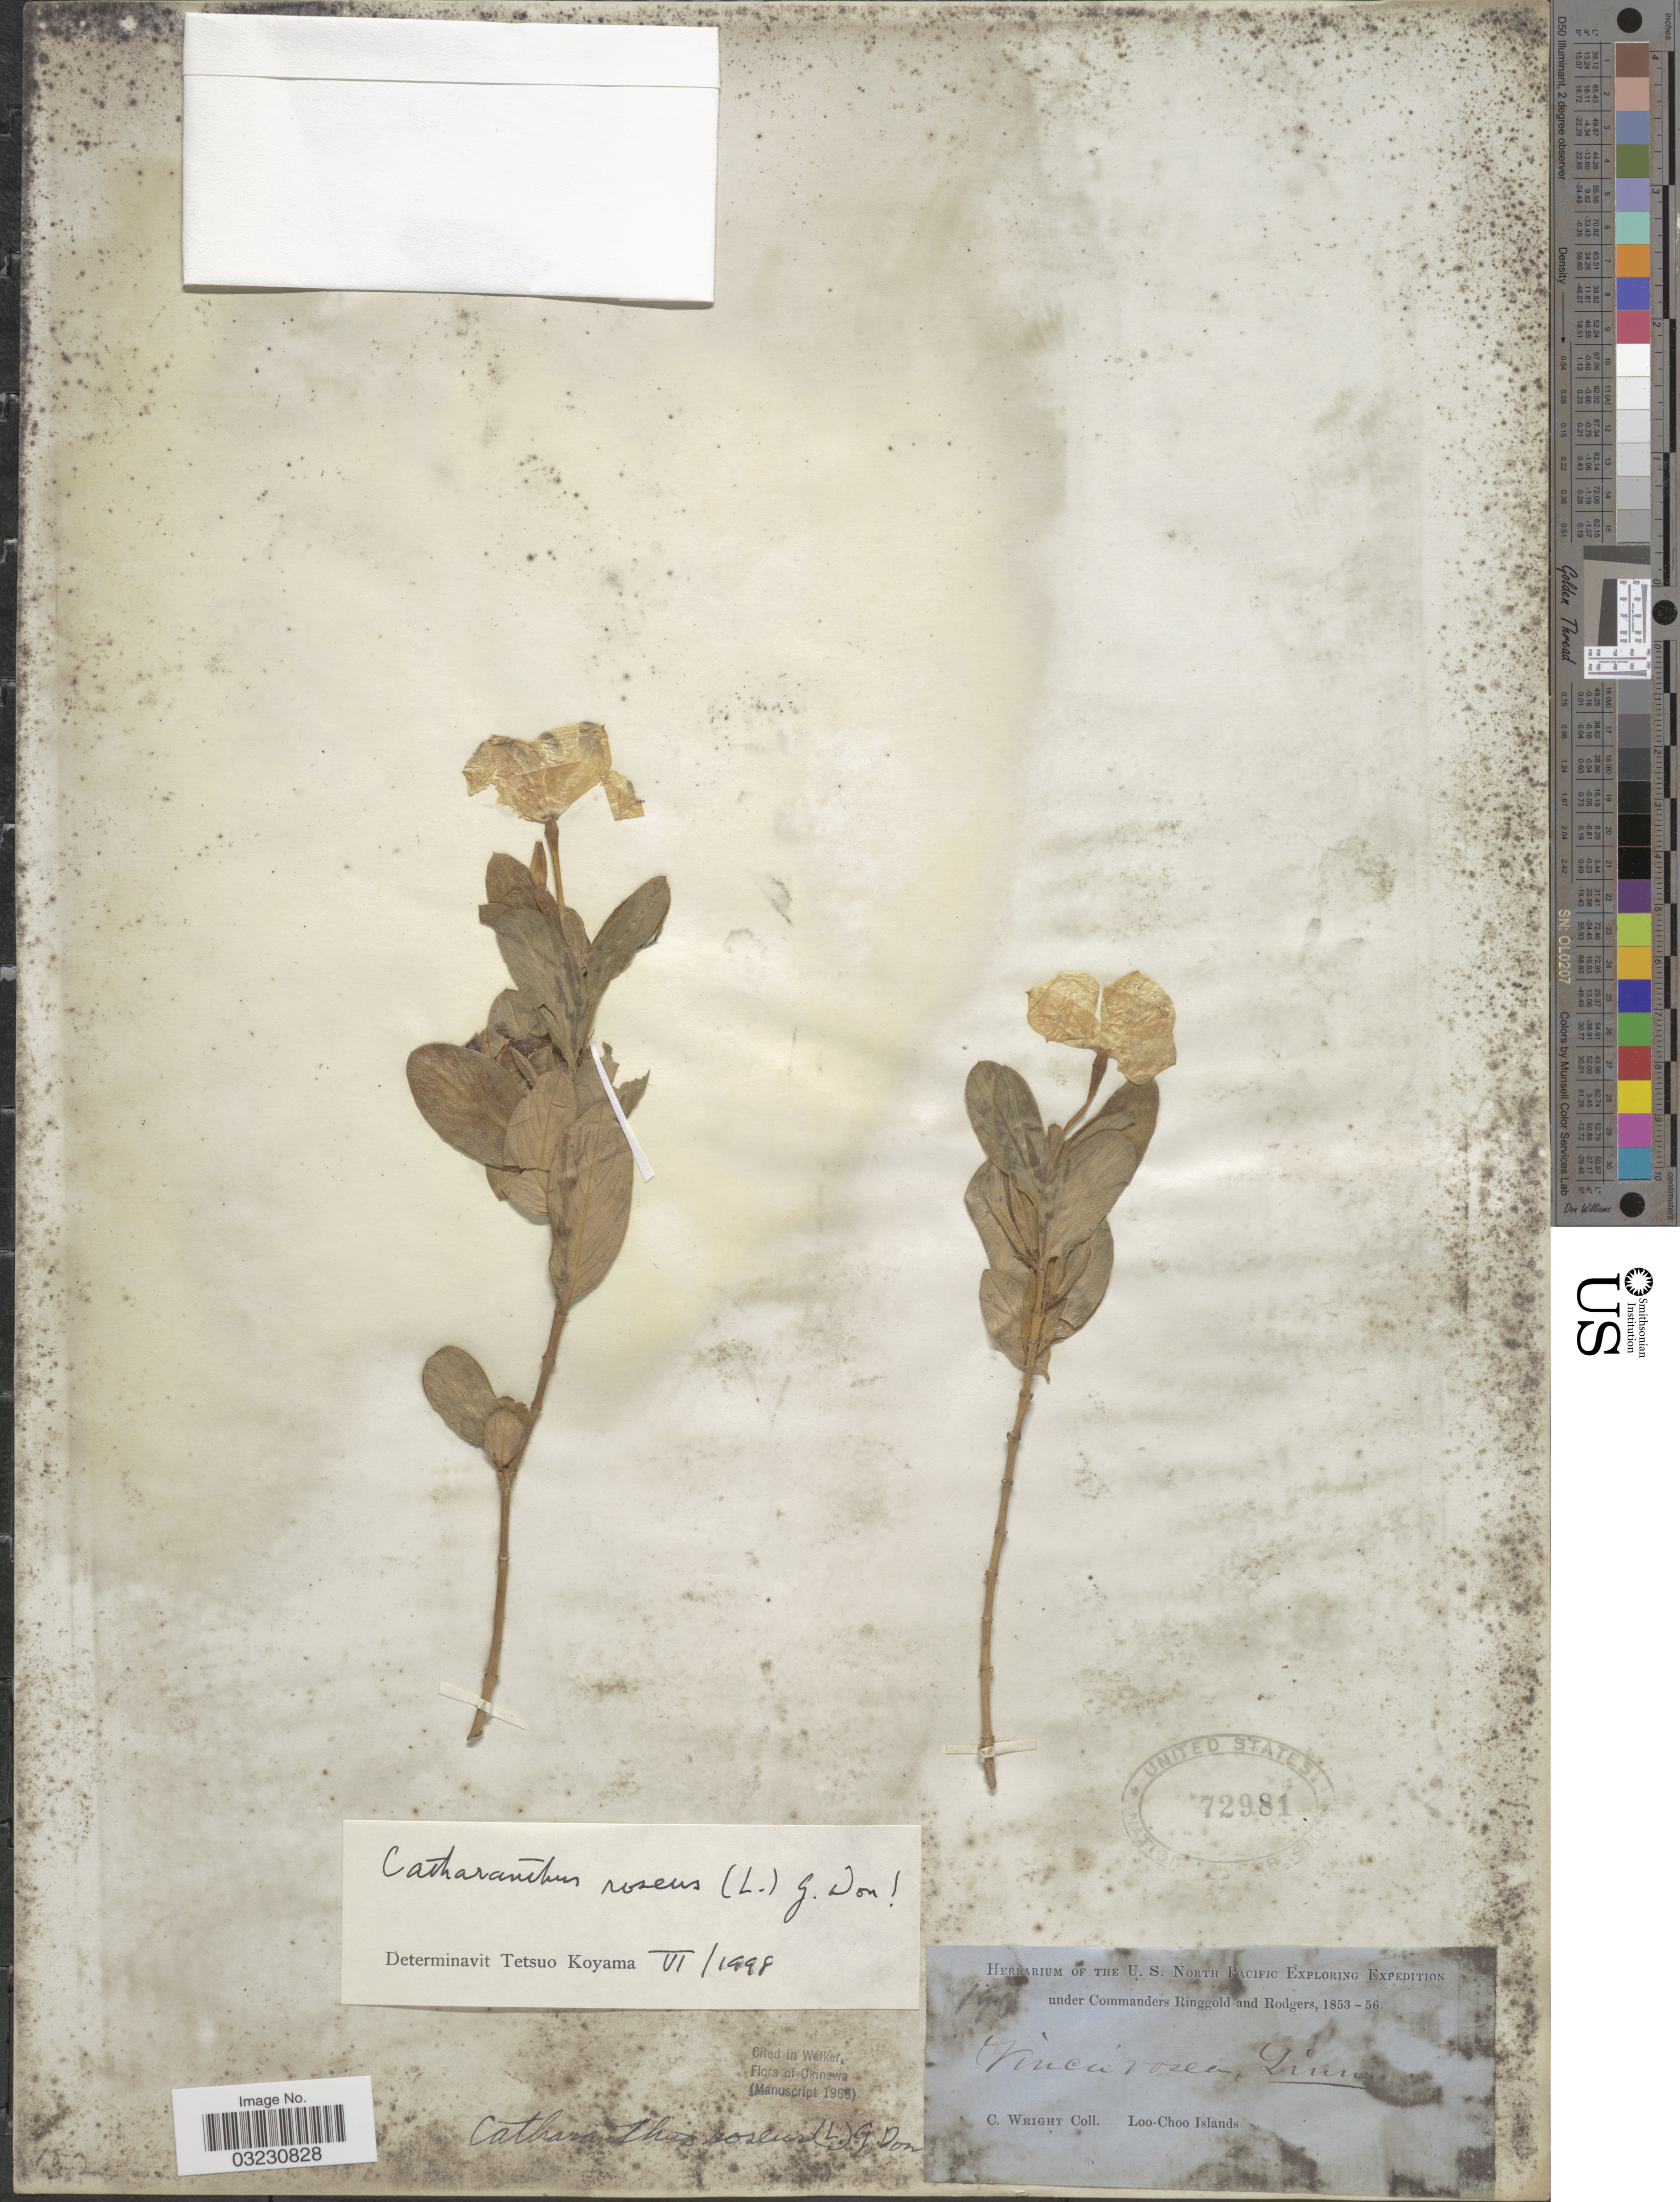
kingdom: Plantae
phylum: Tracheophyta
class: Magnoliopsida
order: Gentianales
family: Apocynaceae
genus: Catharanthus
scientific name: Catharanthus roseus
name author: (L.) G. Don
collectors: C. Wright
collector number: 190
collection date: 1853/1856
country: Japan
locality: Loo-Choo Islands.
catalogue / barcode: US 72981